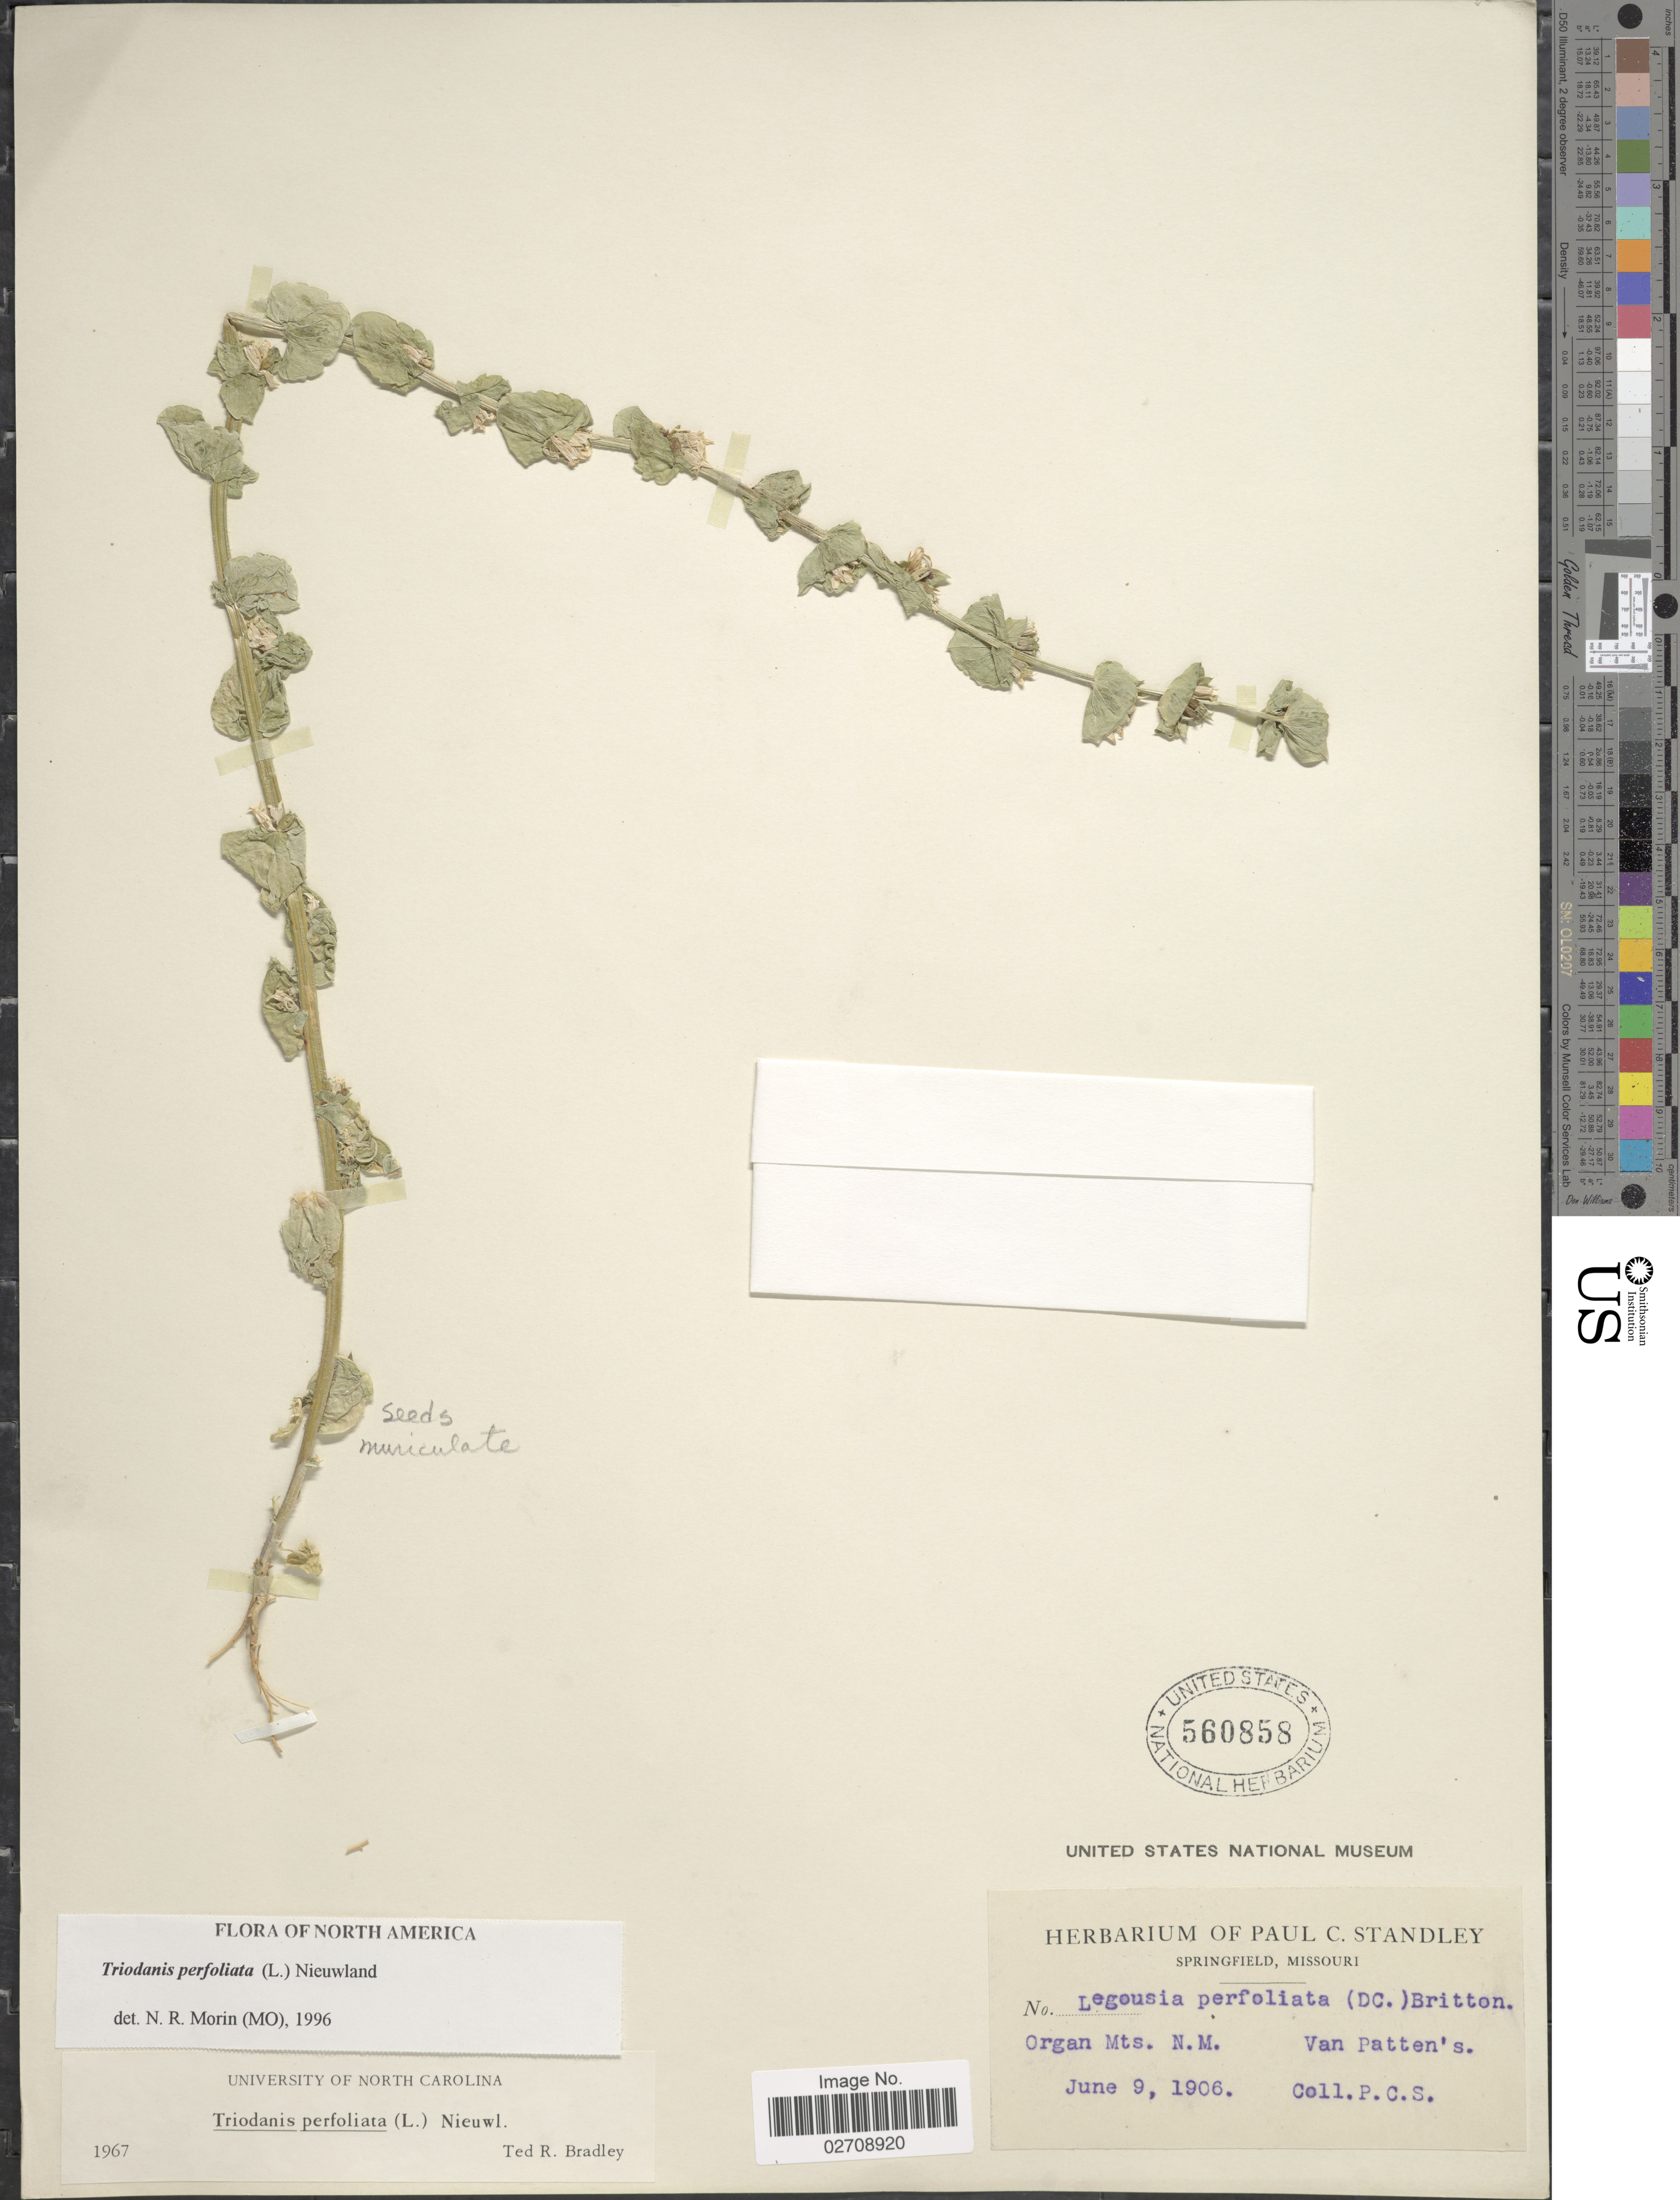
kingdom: Plantae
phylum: Tracheophyta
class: Magnoliopsida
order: Asterales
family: Campanulaceae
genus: Triodanis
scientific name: Triodanis perfoliata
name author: (L.) Nieuwl.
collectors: P. C. Standley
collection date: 1906-06-09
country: United States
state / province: New Mexico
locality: Organ Mts. Van Patten's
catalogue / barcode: US 560858